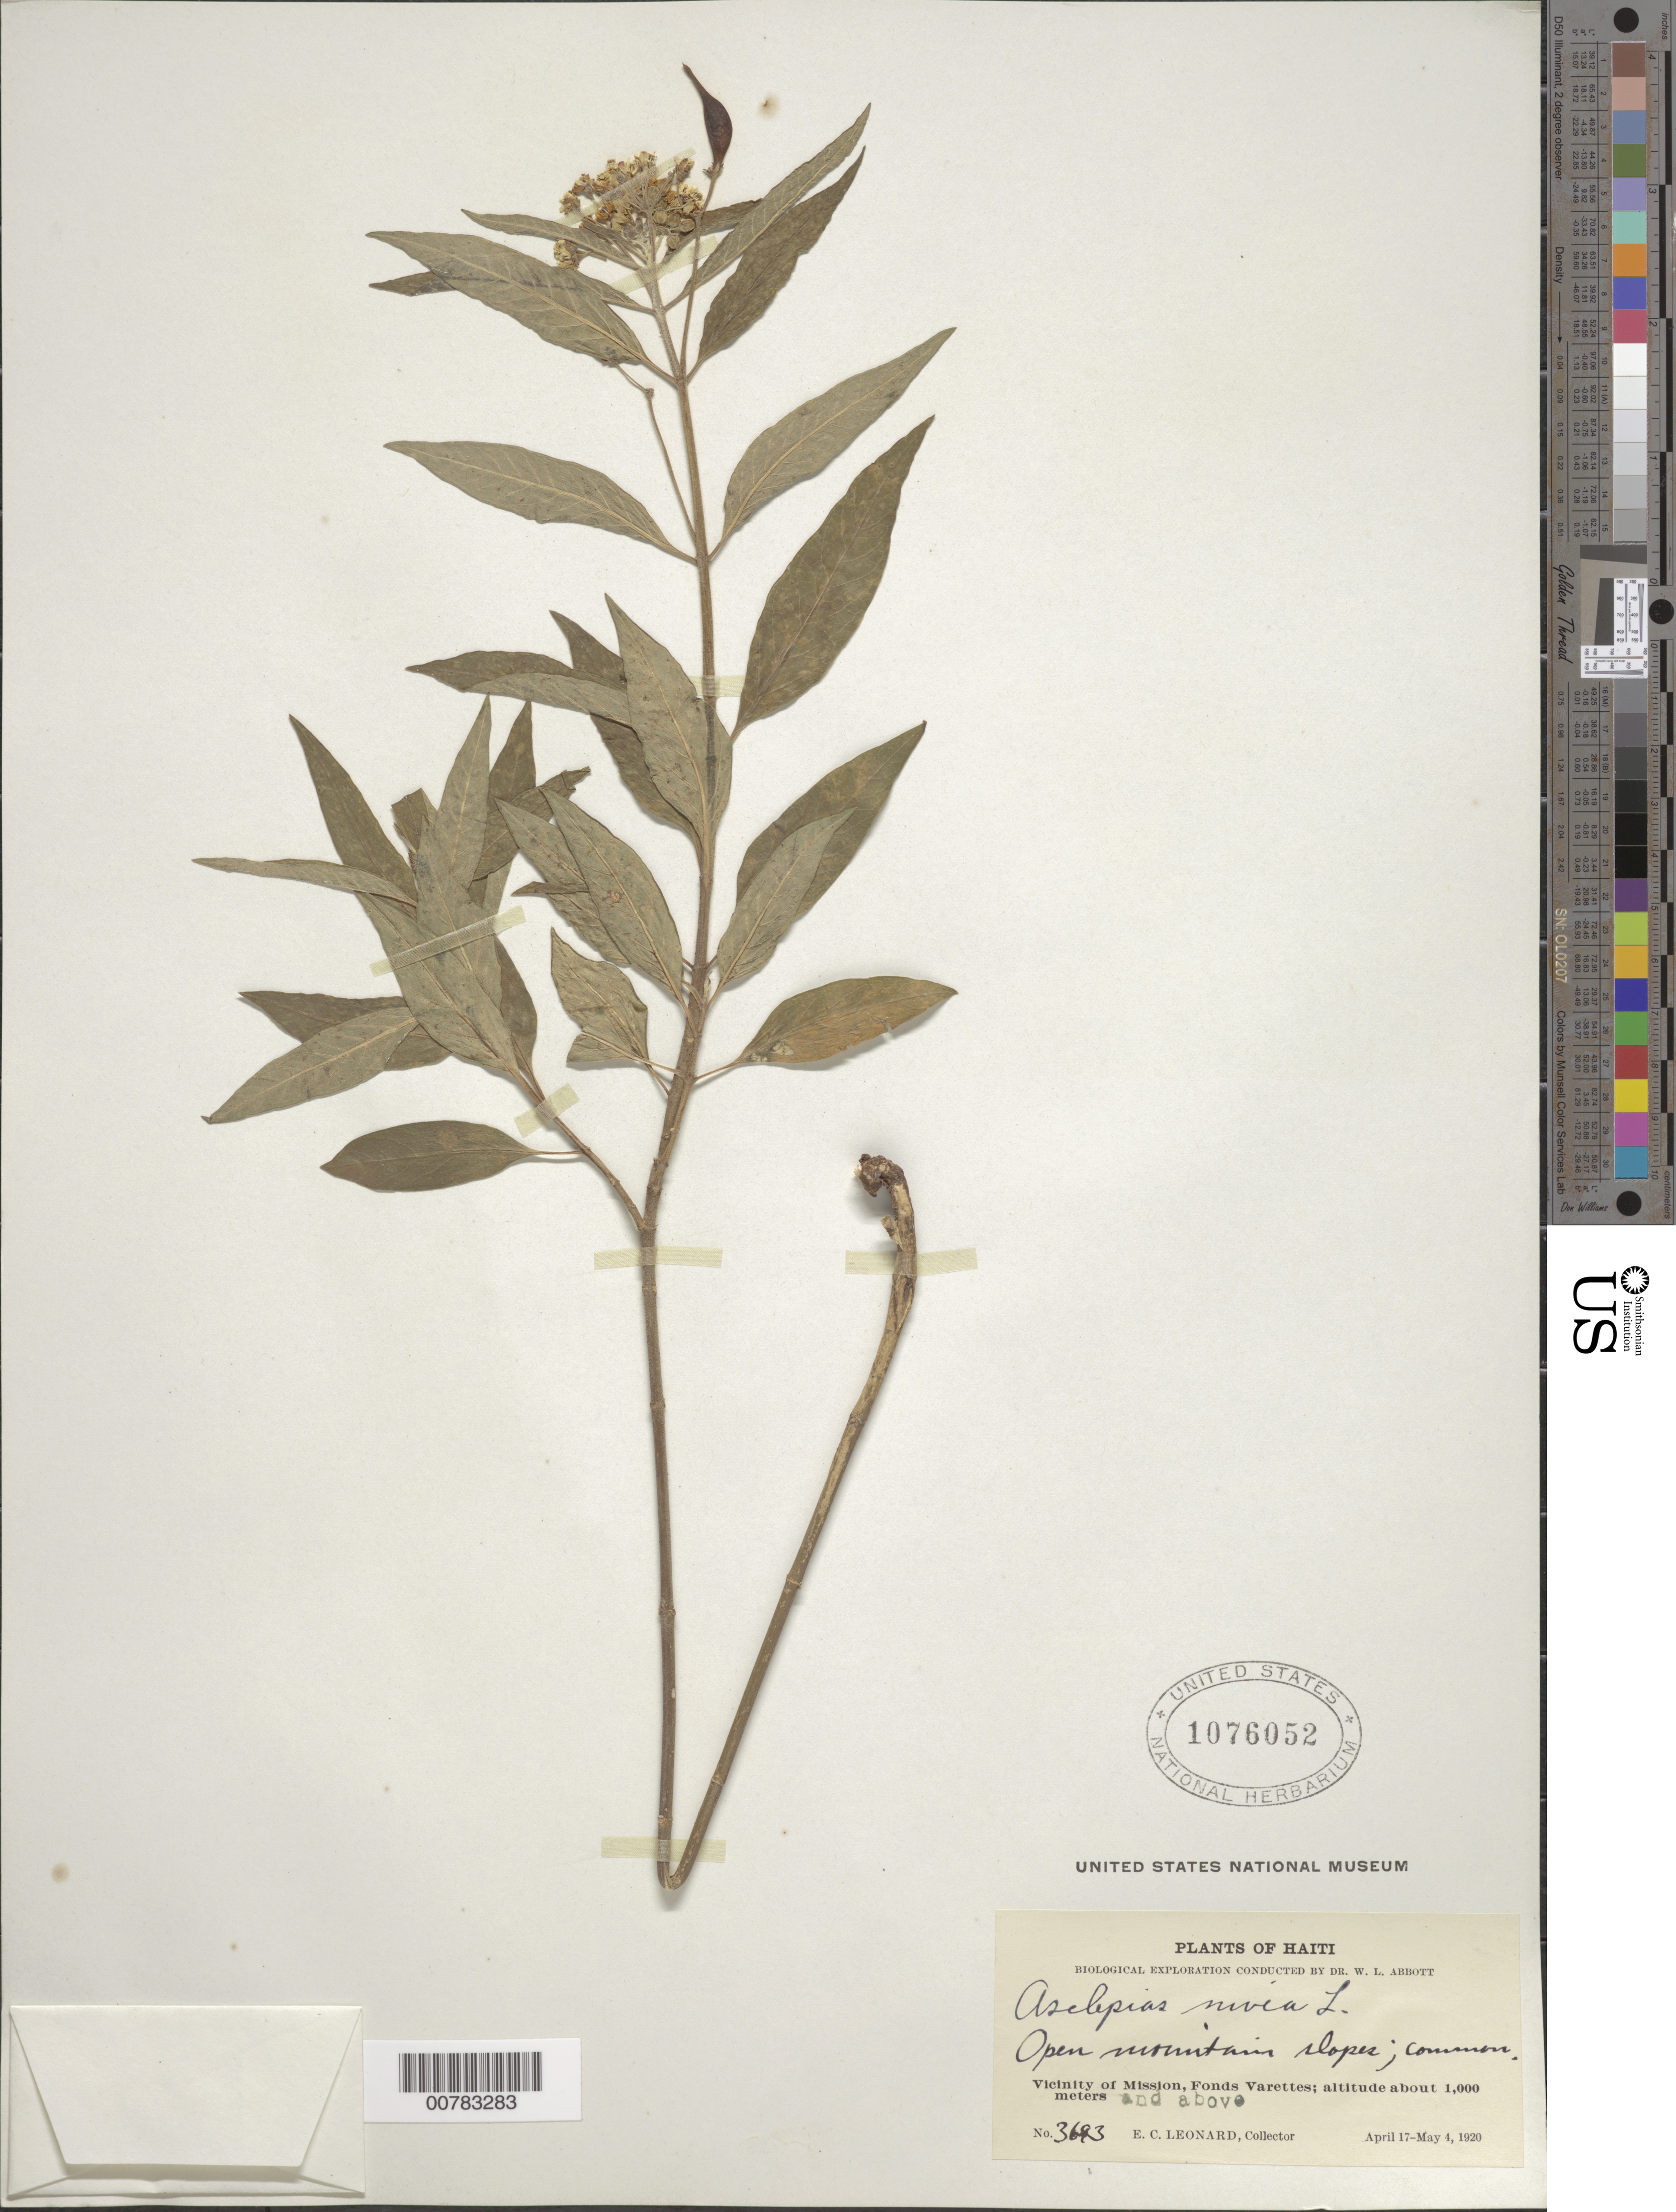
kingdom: Plantae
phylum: Tracheophyta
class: Magnoliopsida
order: Gentianales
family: Apocynaceae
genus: Asclepias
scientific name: Asclepias nivea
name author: L.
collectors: E. C. Leonard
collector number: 3693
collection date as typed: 17 Apr 1920 04 May 1920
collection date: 1920-04-17/1920-05-04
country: Haiti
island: Hispaniola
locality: Fonds Varettes, vicinity of Mission.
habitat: Open mountain slopes.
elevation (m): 1000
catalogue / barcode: US 1076052